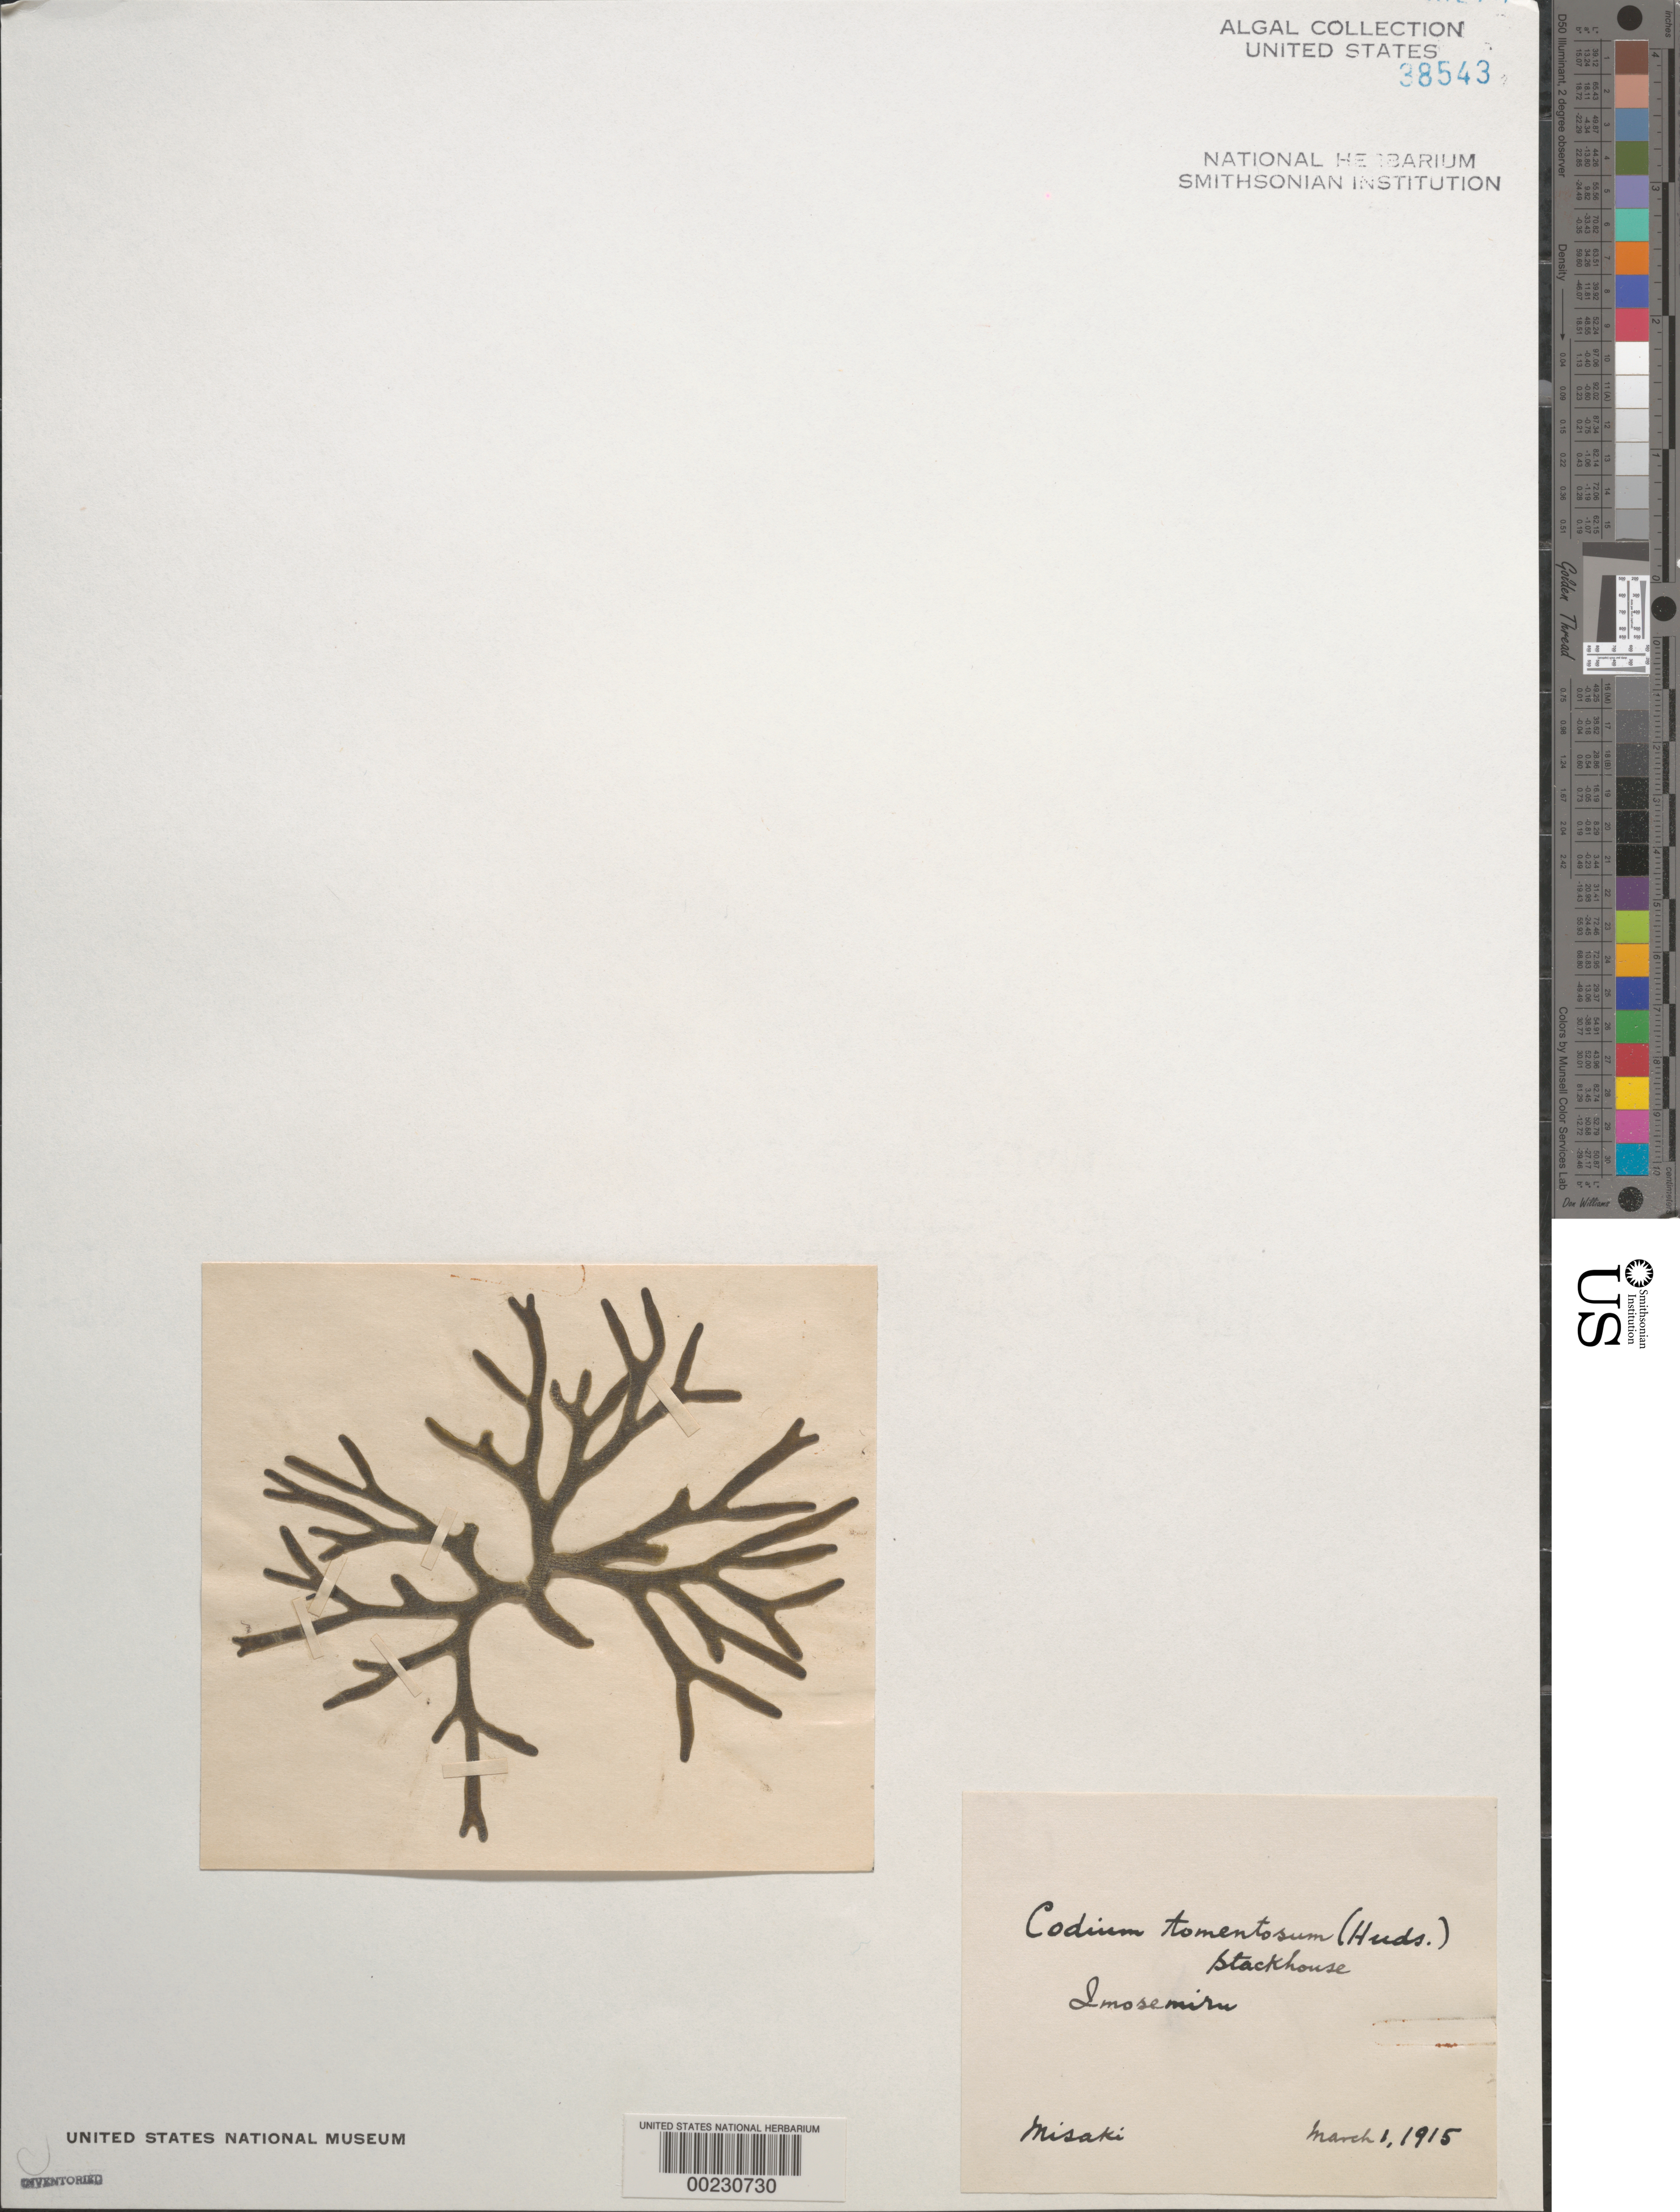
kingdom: Plantae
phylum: Chlorophyta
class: Ulvophyceae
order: Bryopsidales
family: Codiaceae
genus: Codium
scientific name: Codium tomentosum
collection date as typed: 01 Mar 1915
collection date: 1915-03-01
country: Japan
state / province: Kanagawa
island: Honshu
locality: Misaki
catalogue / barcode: US 38543